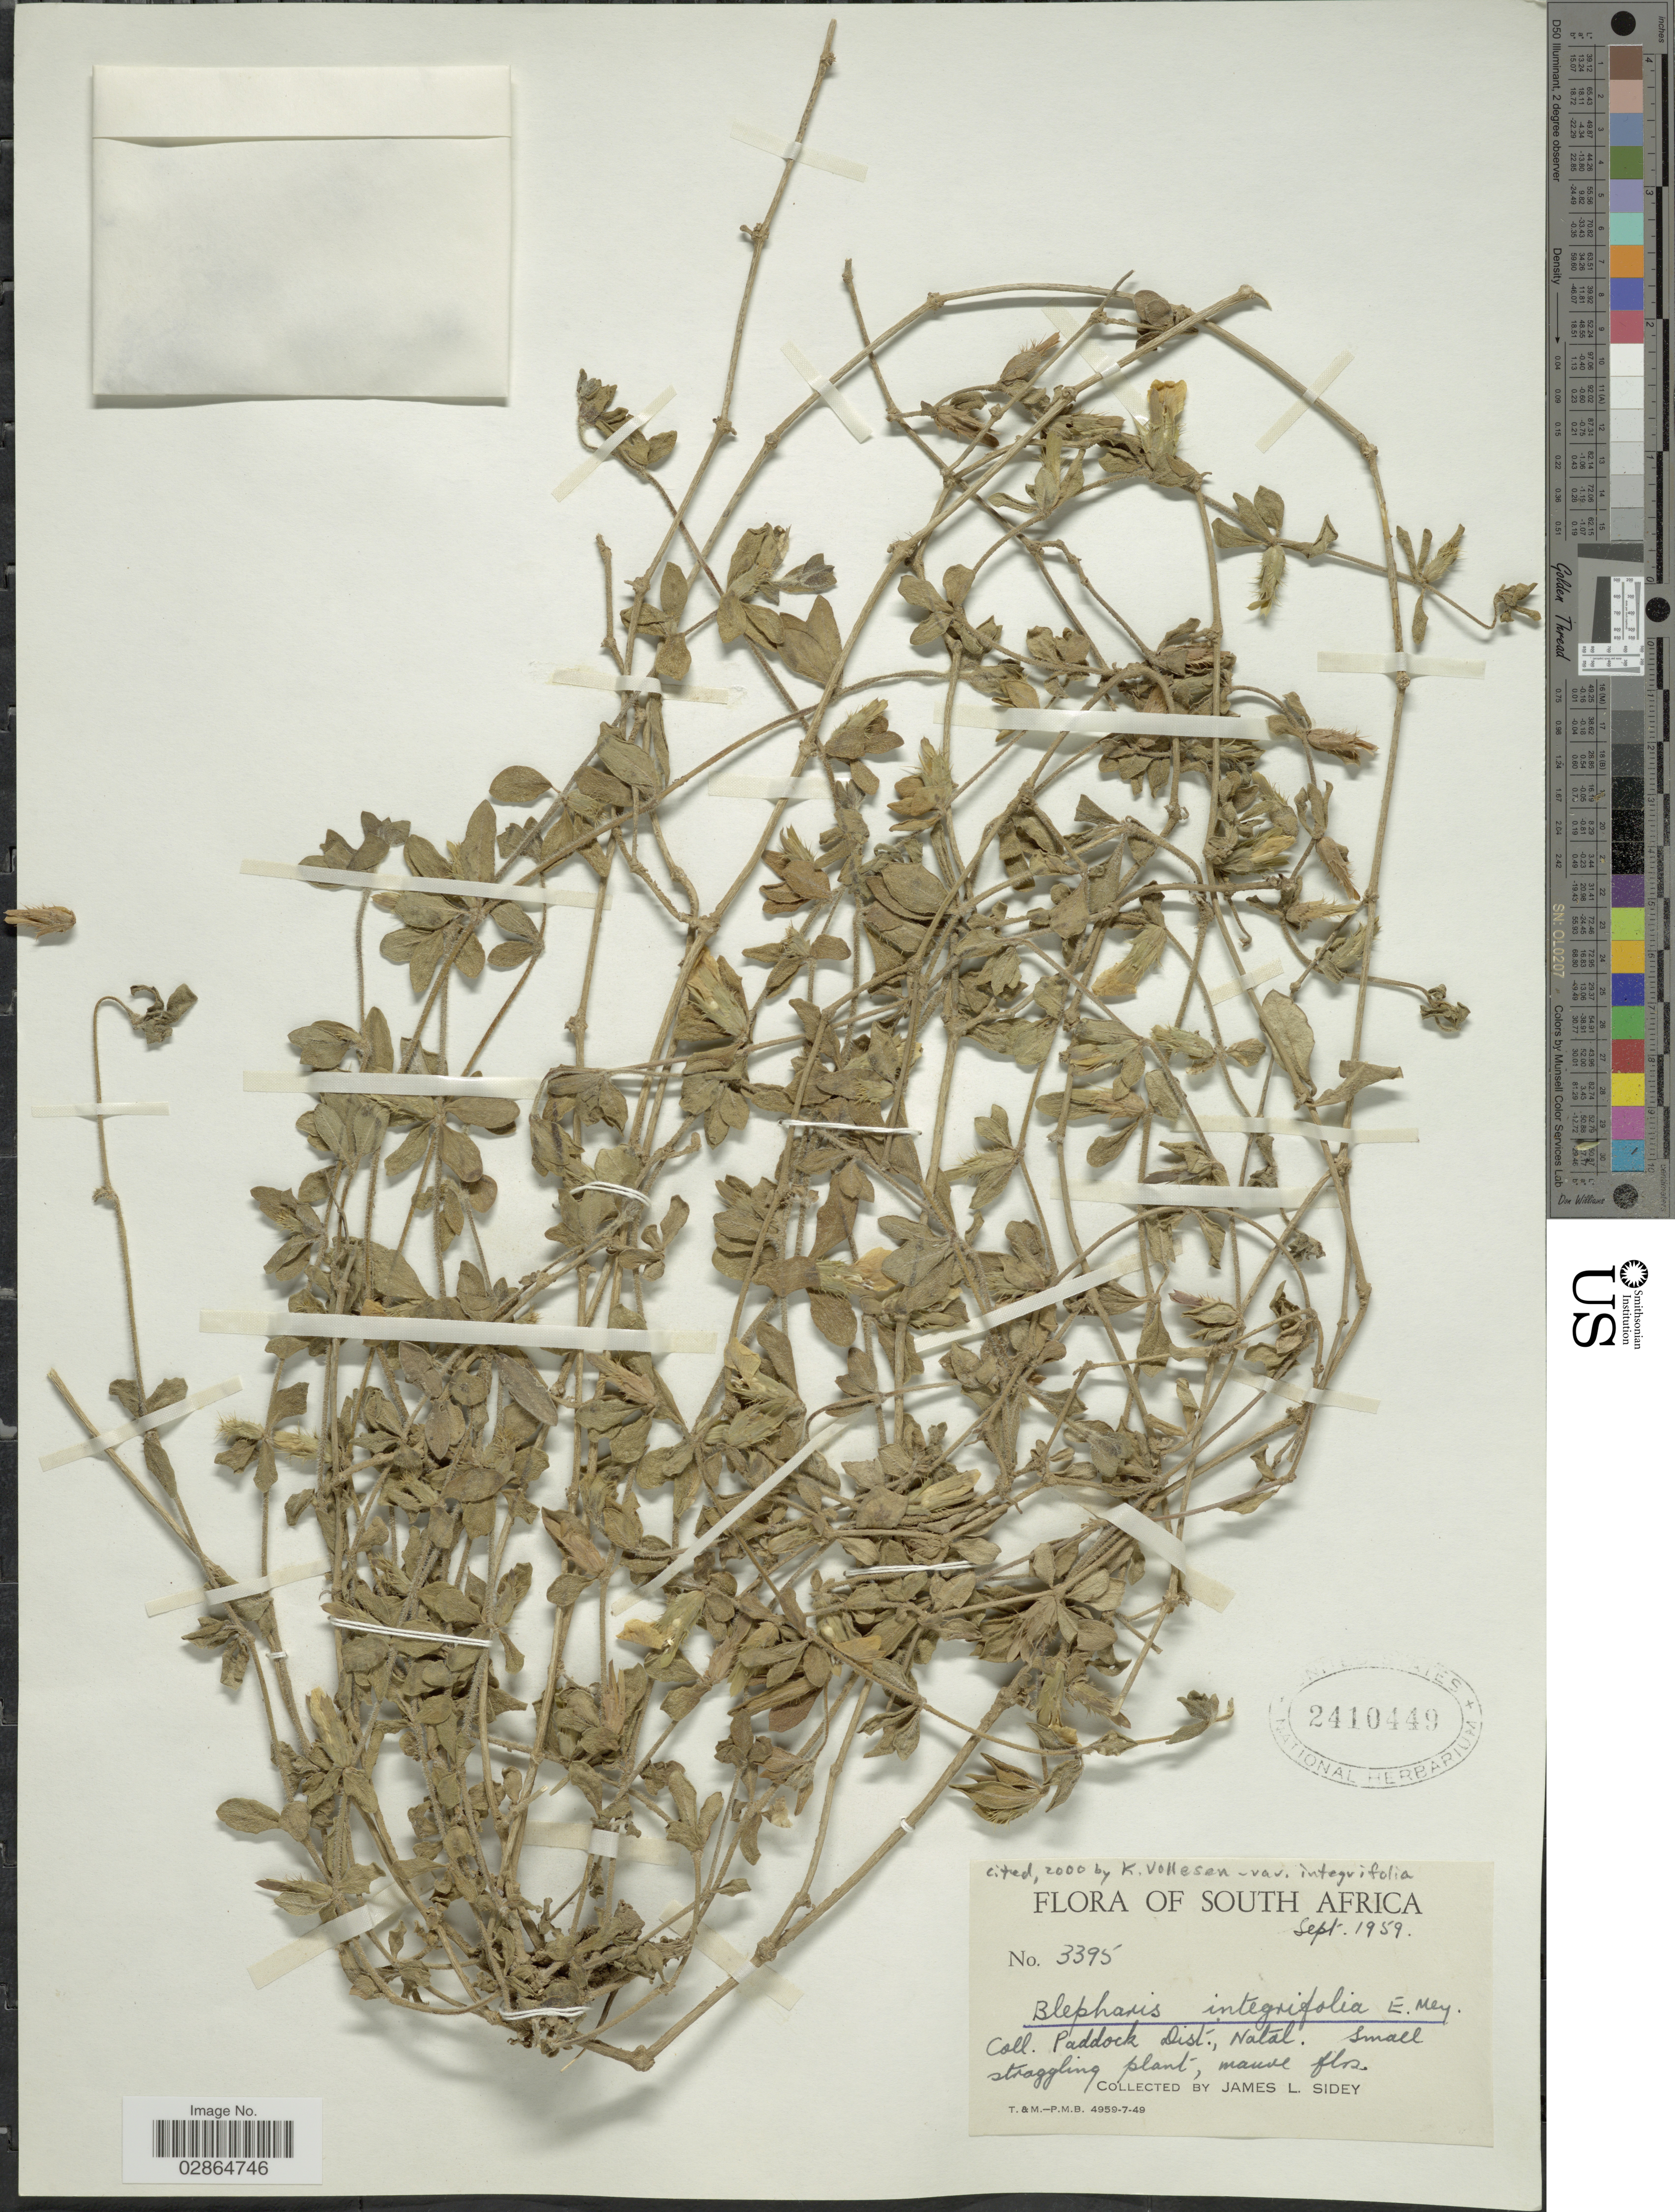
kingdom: Plantae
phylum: Tracheophyta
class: Magnoliopsida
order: Lamiales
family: Acanthaceae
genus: Blepharis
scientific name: Blepharis integrifolia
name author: (L. f.) E. Mey. & Drège ex Schinz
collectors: J. L. Sidey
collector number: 3395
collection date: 1959-09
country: South Africa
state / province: KwaZulu-Natal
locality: Paddock Dist. Natal.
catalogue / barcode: US 2410449